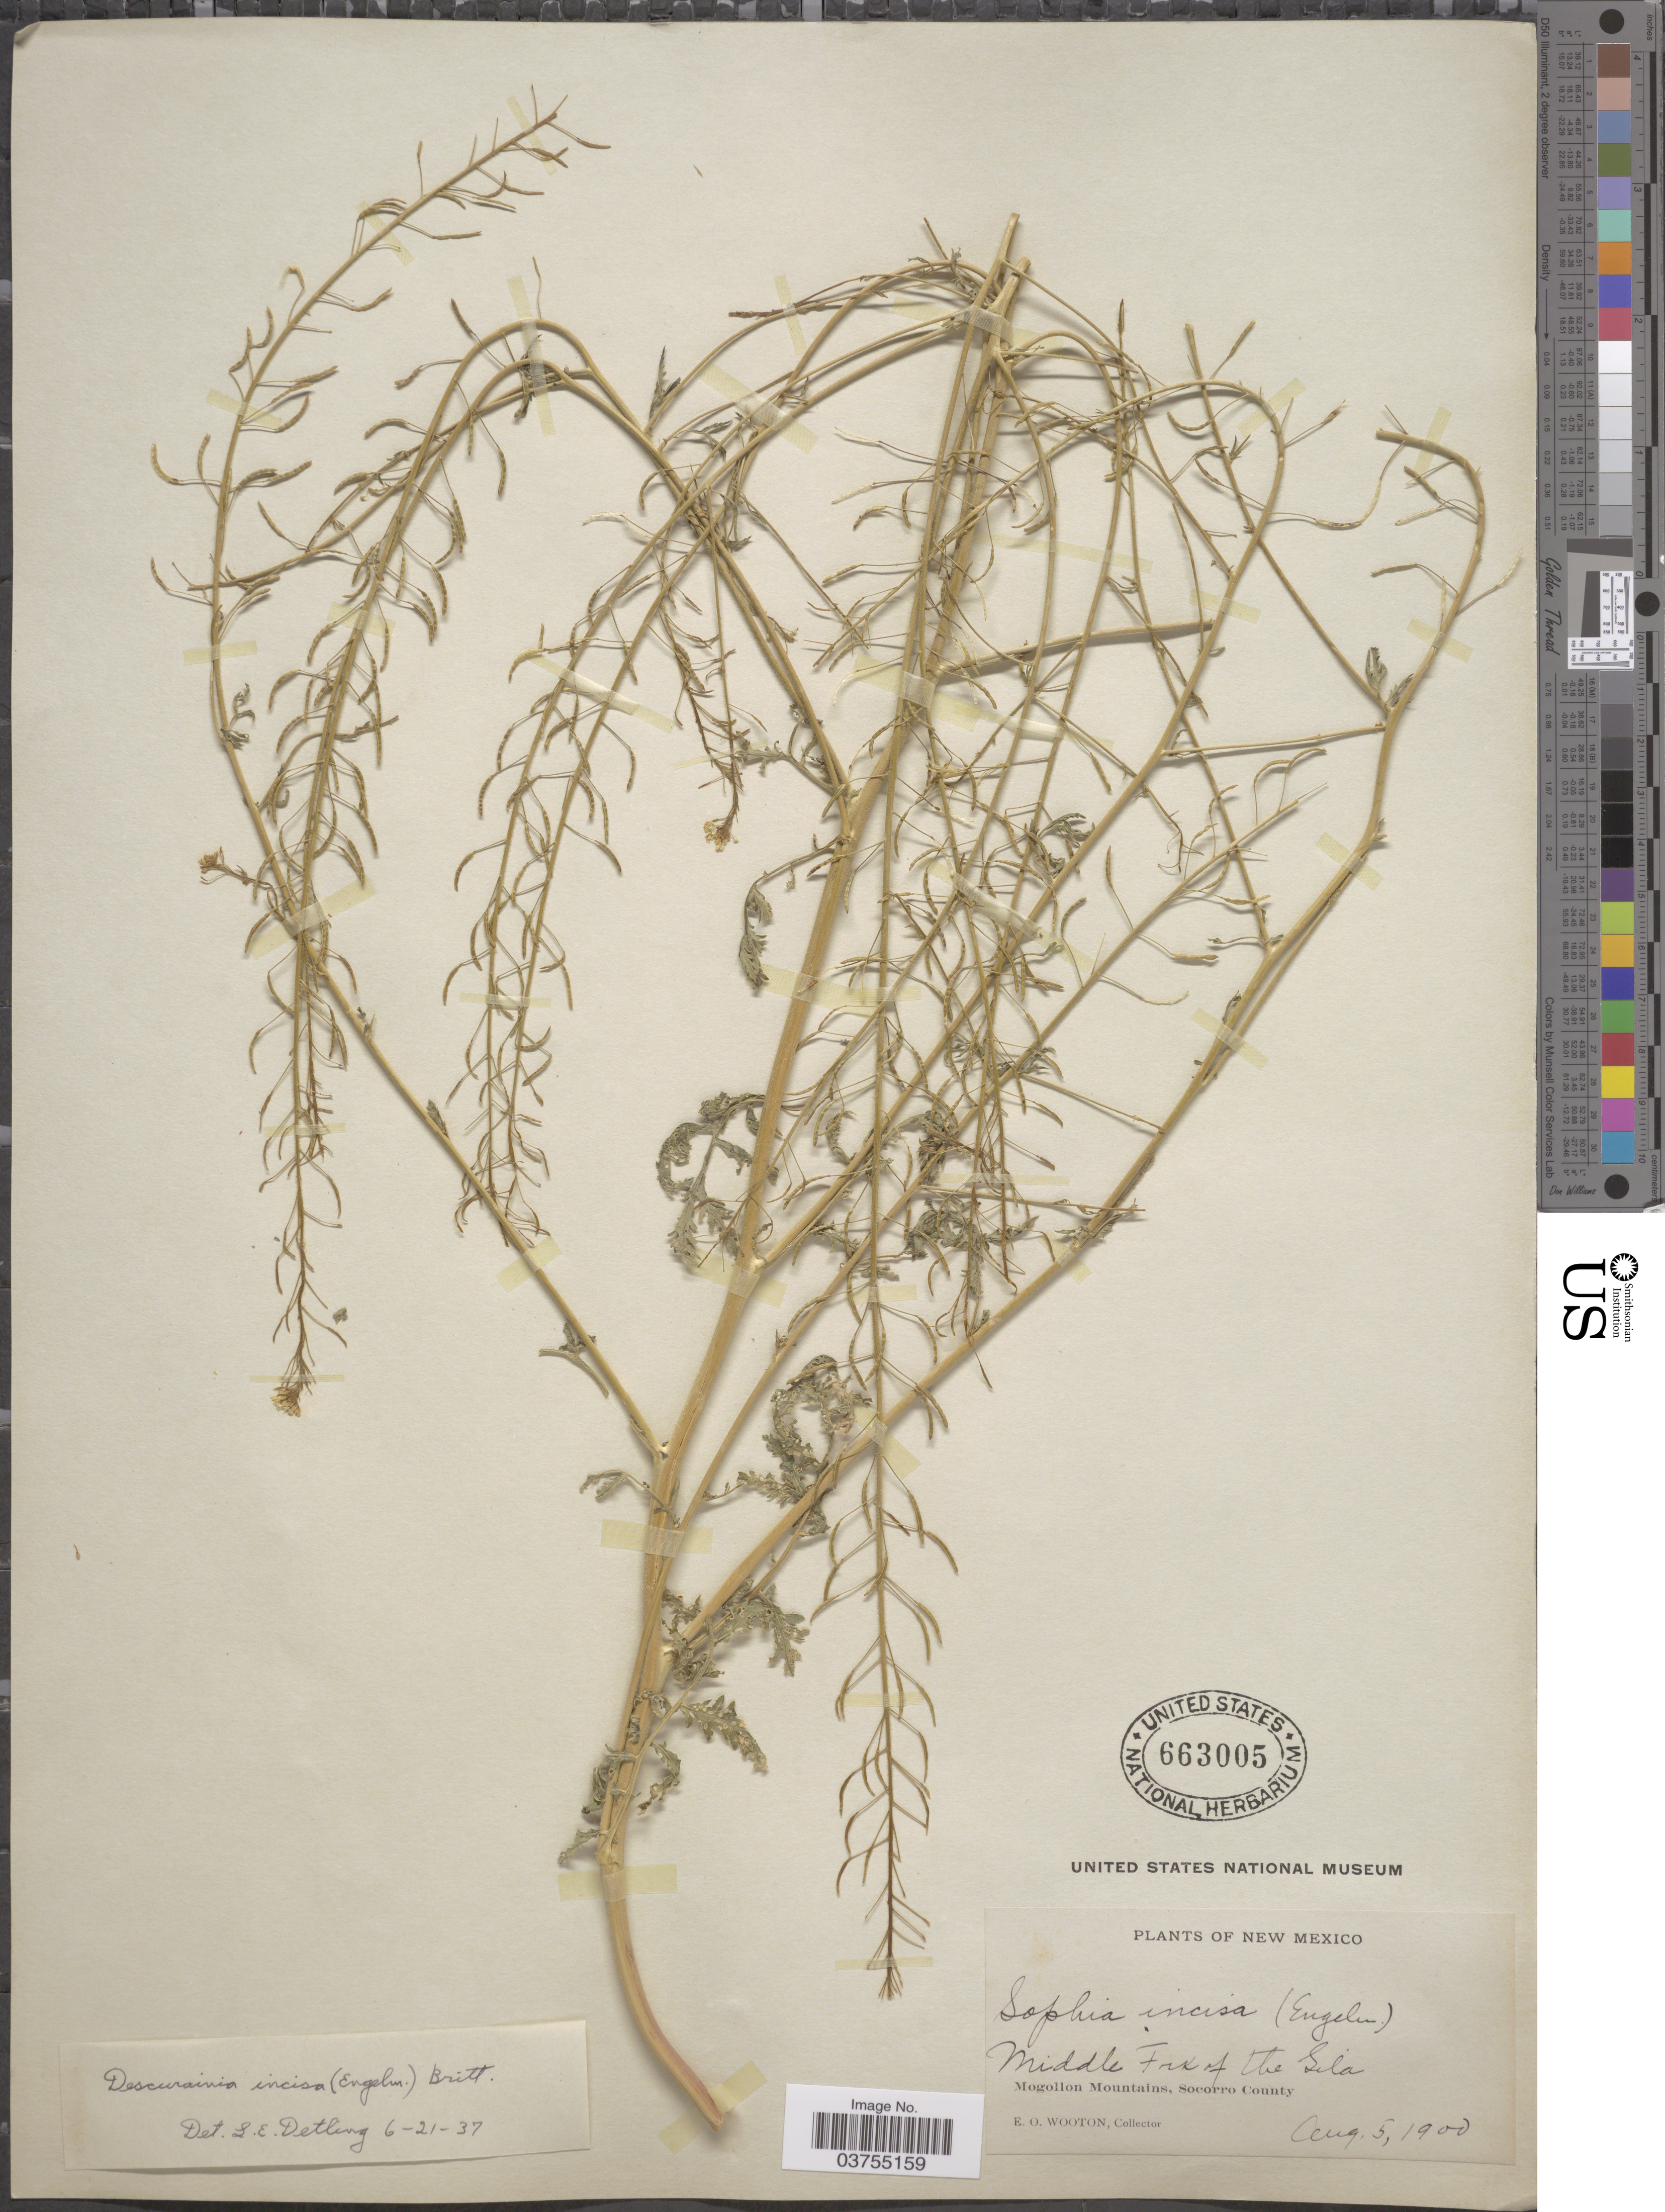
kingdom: Plantae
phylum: Tracheophyta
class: Magnoliopsida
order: Brassicales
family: Brassicaceae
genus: Descurainia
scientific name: Descurainia richardsonii subsp. incisa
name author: (Engelm. ex A. Gray) Detling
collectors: E. O. Wooton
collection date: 1900-08-05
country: United States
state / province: New Mexico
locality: Middle Frk of the Gila. Mogollon Mountains, Socorro County.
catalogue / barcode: US 663005